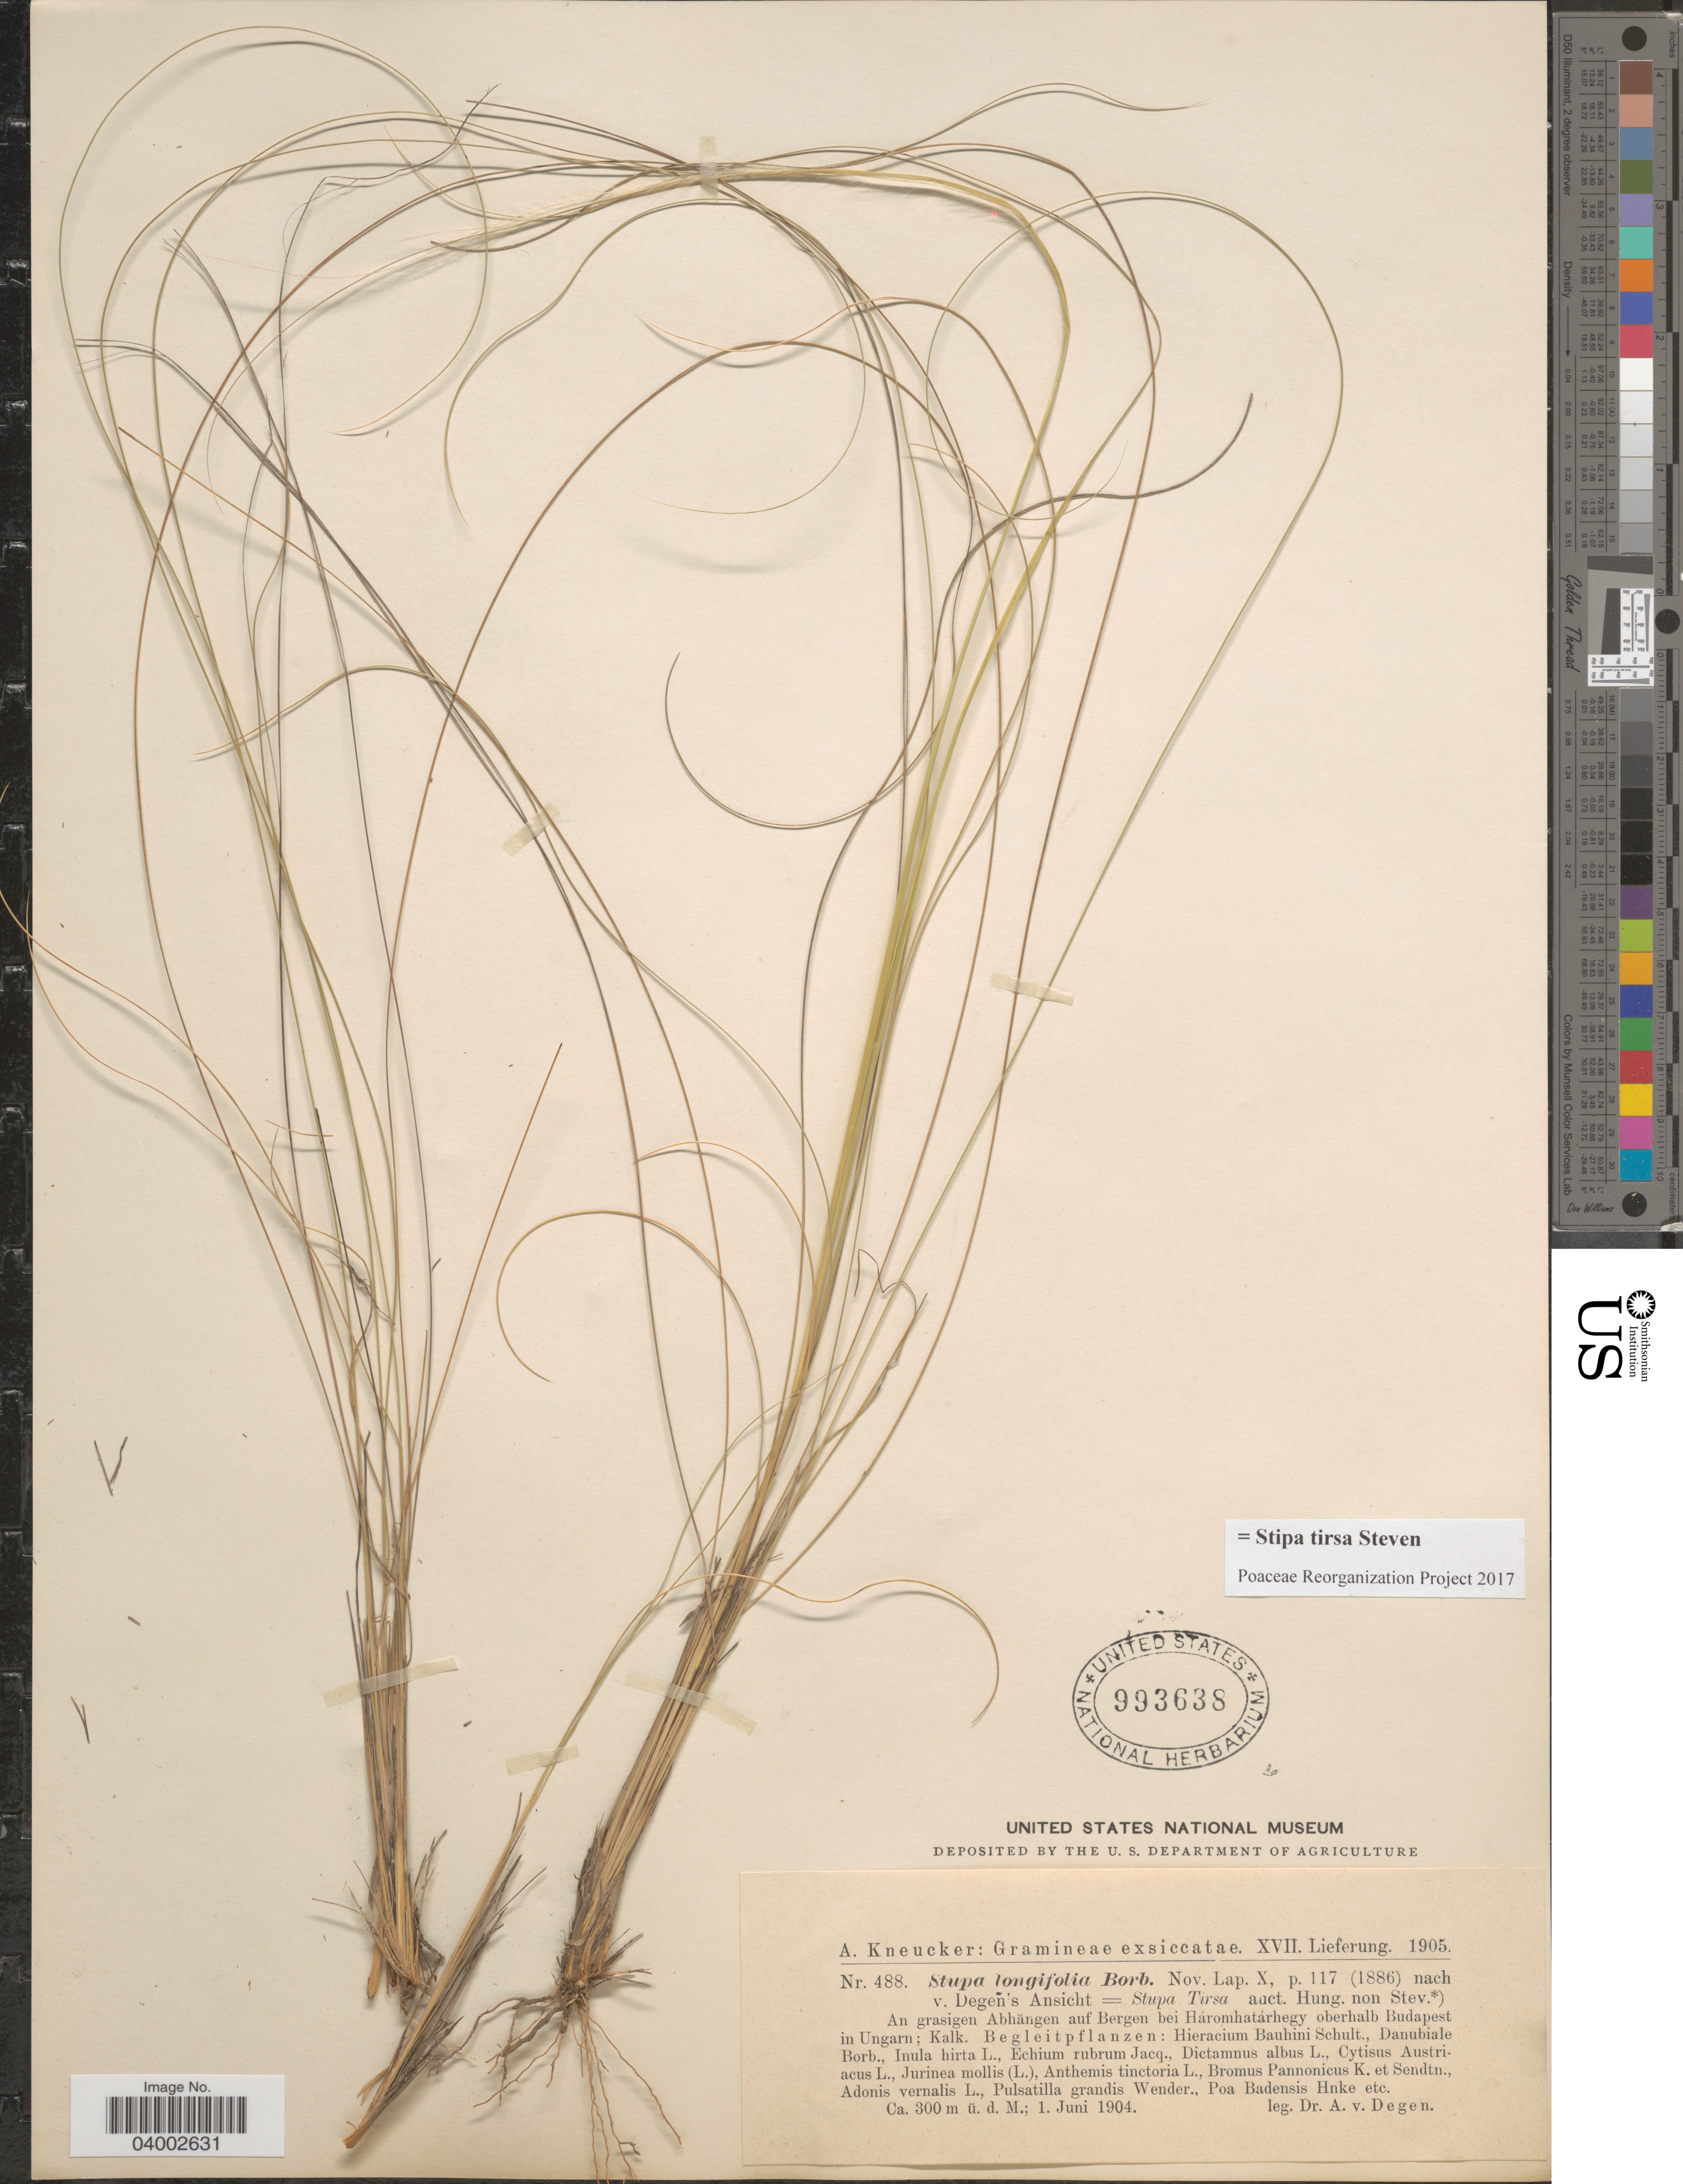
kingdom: Plantae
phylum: Tracheophyta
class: Liliopsida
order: Poales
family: Poaceae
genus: Stipa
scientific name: Stipa tirsa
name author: Steven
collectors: A. von Degen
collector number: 488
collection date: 1904-06-01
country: Hungary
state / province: Budapest, Capital District of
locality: An grasigen Abhängen auf Bergen bei Háromhatárhegy oberhalb Budapest in Ungarn; Kalk.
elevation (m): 300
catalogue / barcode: US 993638